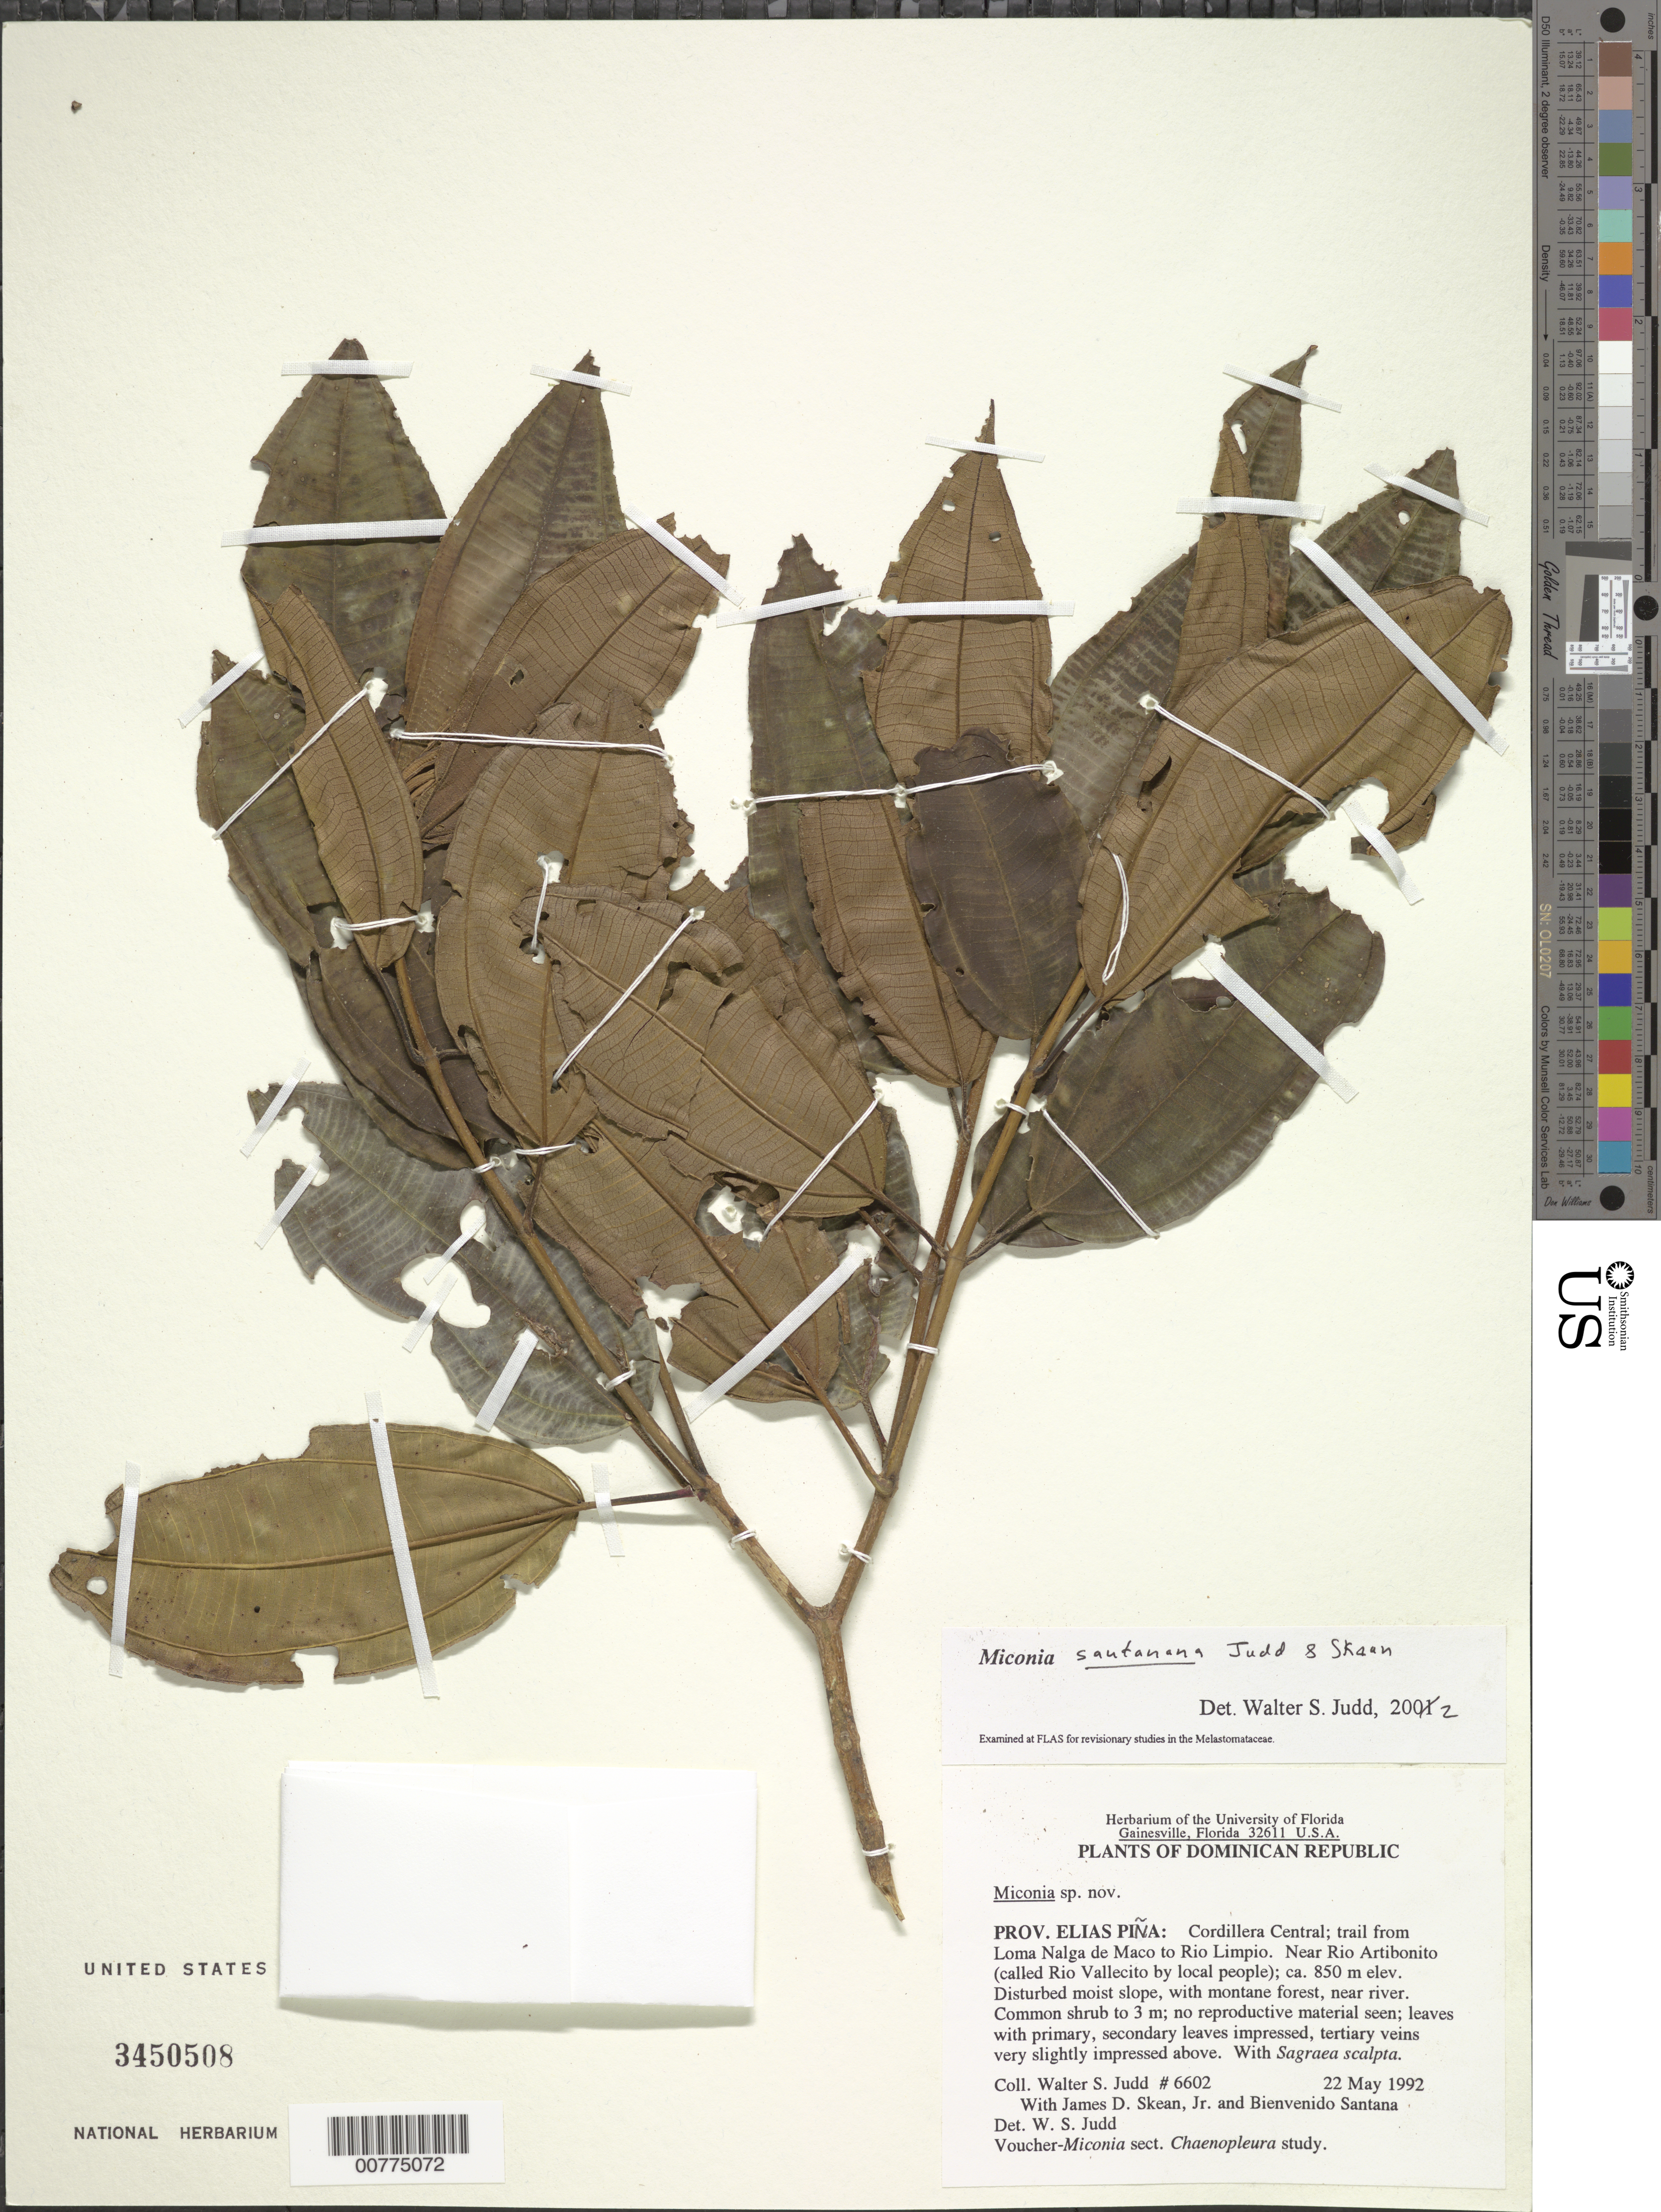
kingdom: Plantae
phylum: Tracheophyta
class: Magnoliopsida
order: Myrtales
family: Melastomataceae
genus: Miconia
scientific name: Miconia santanana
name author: Judd & Skean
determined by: Judd, Walter S.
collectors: W. S. Judd, J. D. Skean & B. Santana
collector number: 6602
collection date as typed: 22 May 1992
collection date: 1992-05-22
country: Dominican Republic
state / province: Elias Pina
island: Hispaniola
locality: Cordillera Central, trail from Loma Nalga de Maco to Limpio, near Artibonito River (called Vallecito River by local people).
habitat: Disturbed moist slope, with montane forest, near river.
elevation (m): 850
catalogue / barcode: US 3450508